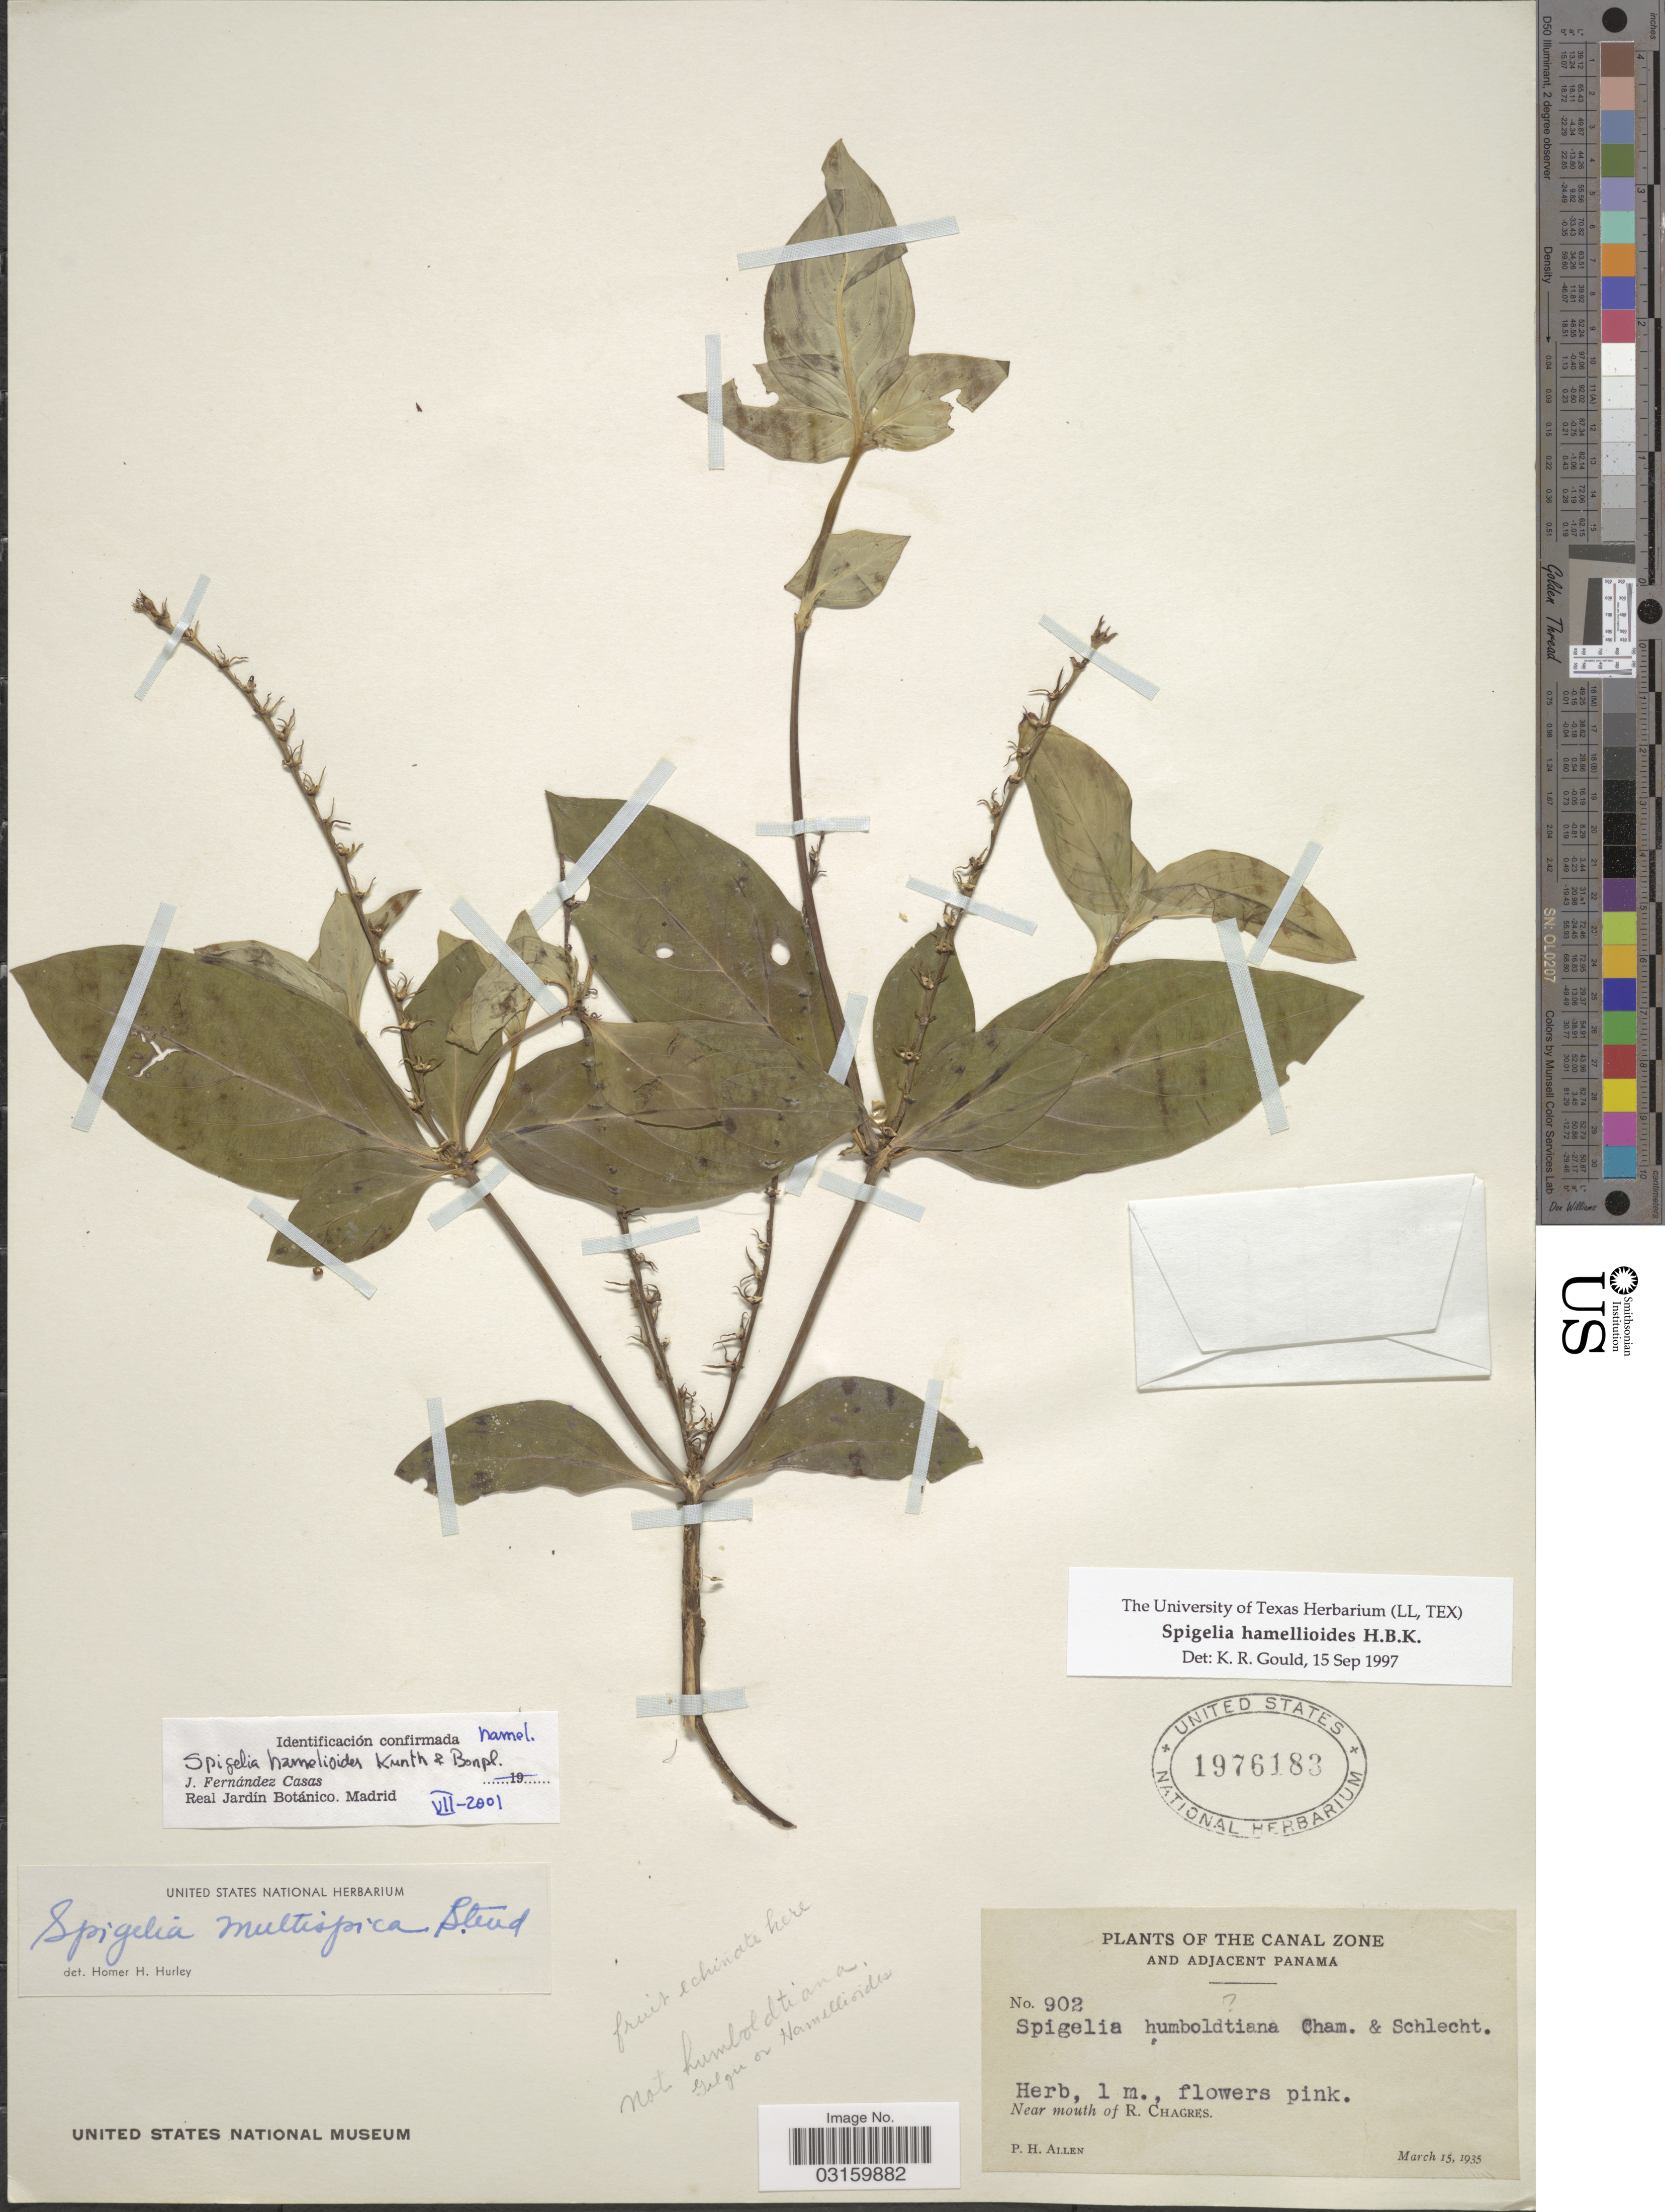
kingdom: Plantae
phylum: Tracheophyta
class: Magnoliopsida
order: Gentianales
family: Loganiaceae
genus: Spigelia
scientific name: Spigelia hamelioides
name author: Kunth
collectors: P. H. Allen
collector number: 902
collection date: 1935-03-15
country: Panama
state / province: Colón / Panamá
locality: The Canal Zone, and adjacent Panama, Near mouth of R. Chagres.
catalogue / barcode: US 1976183